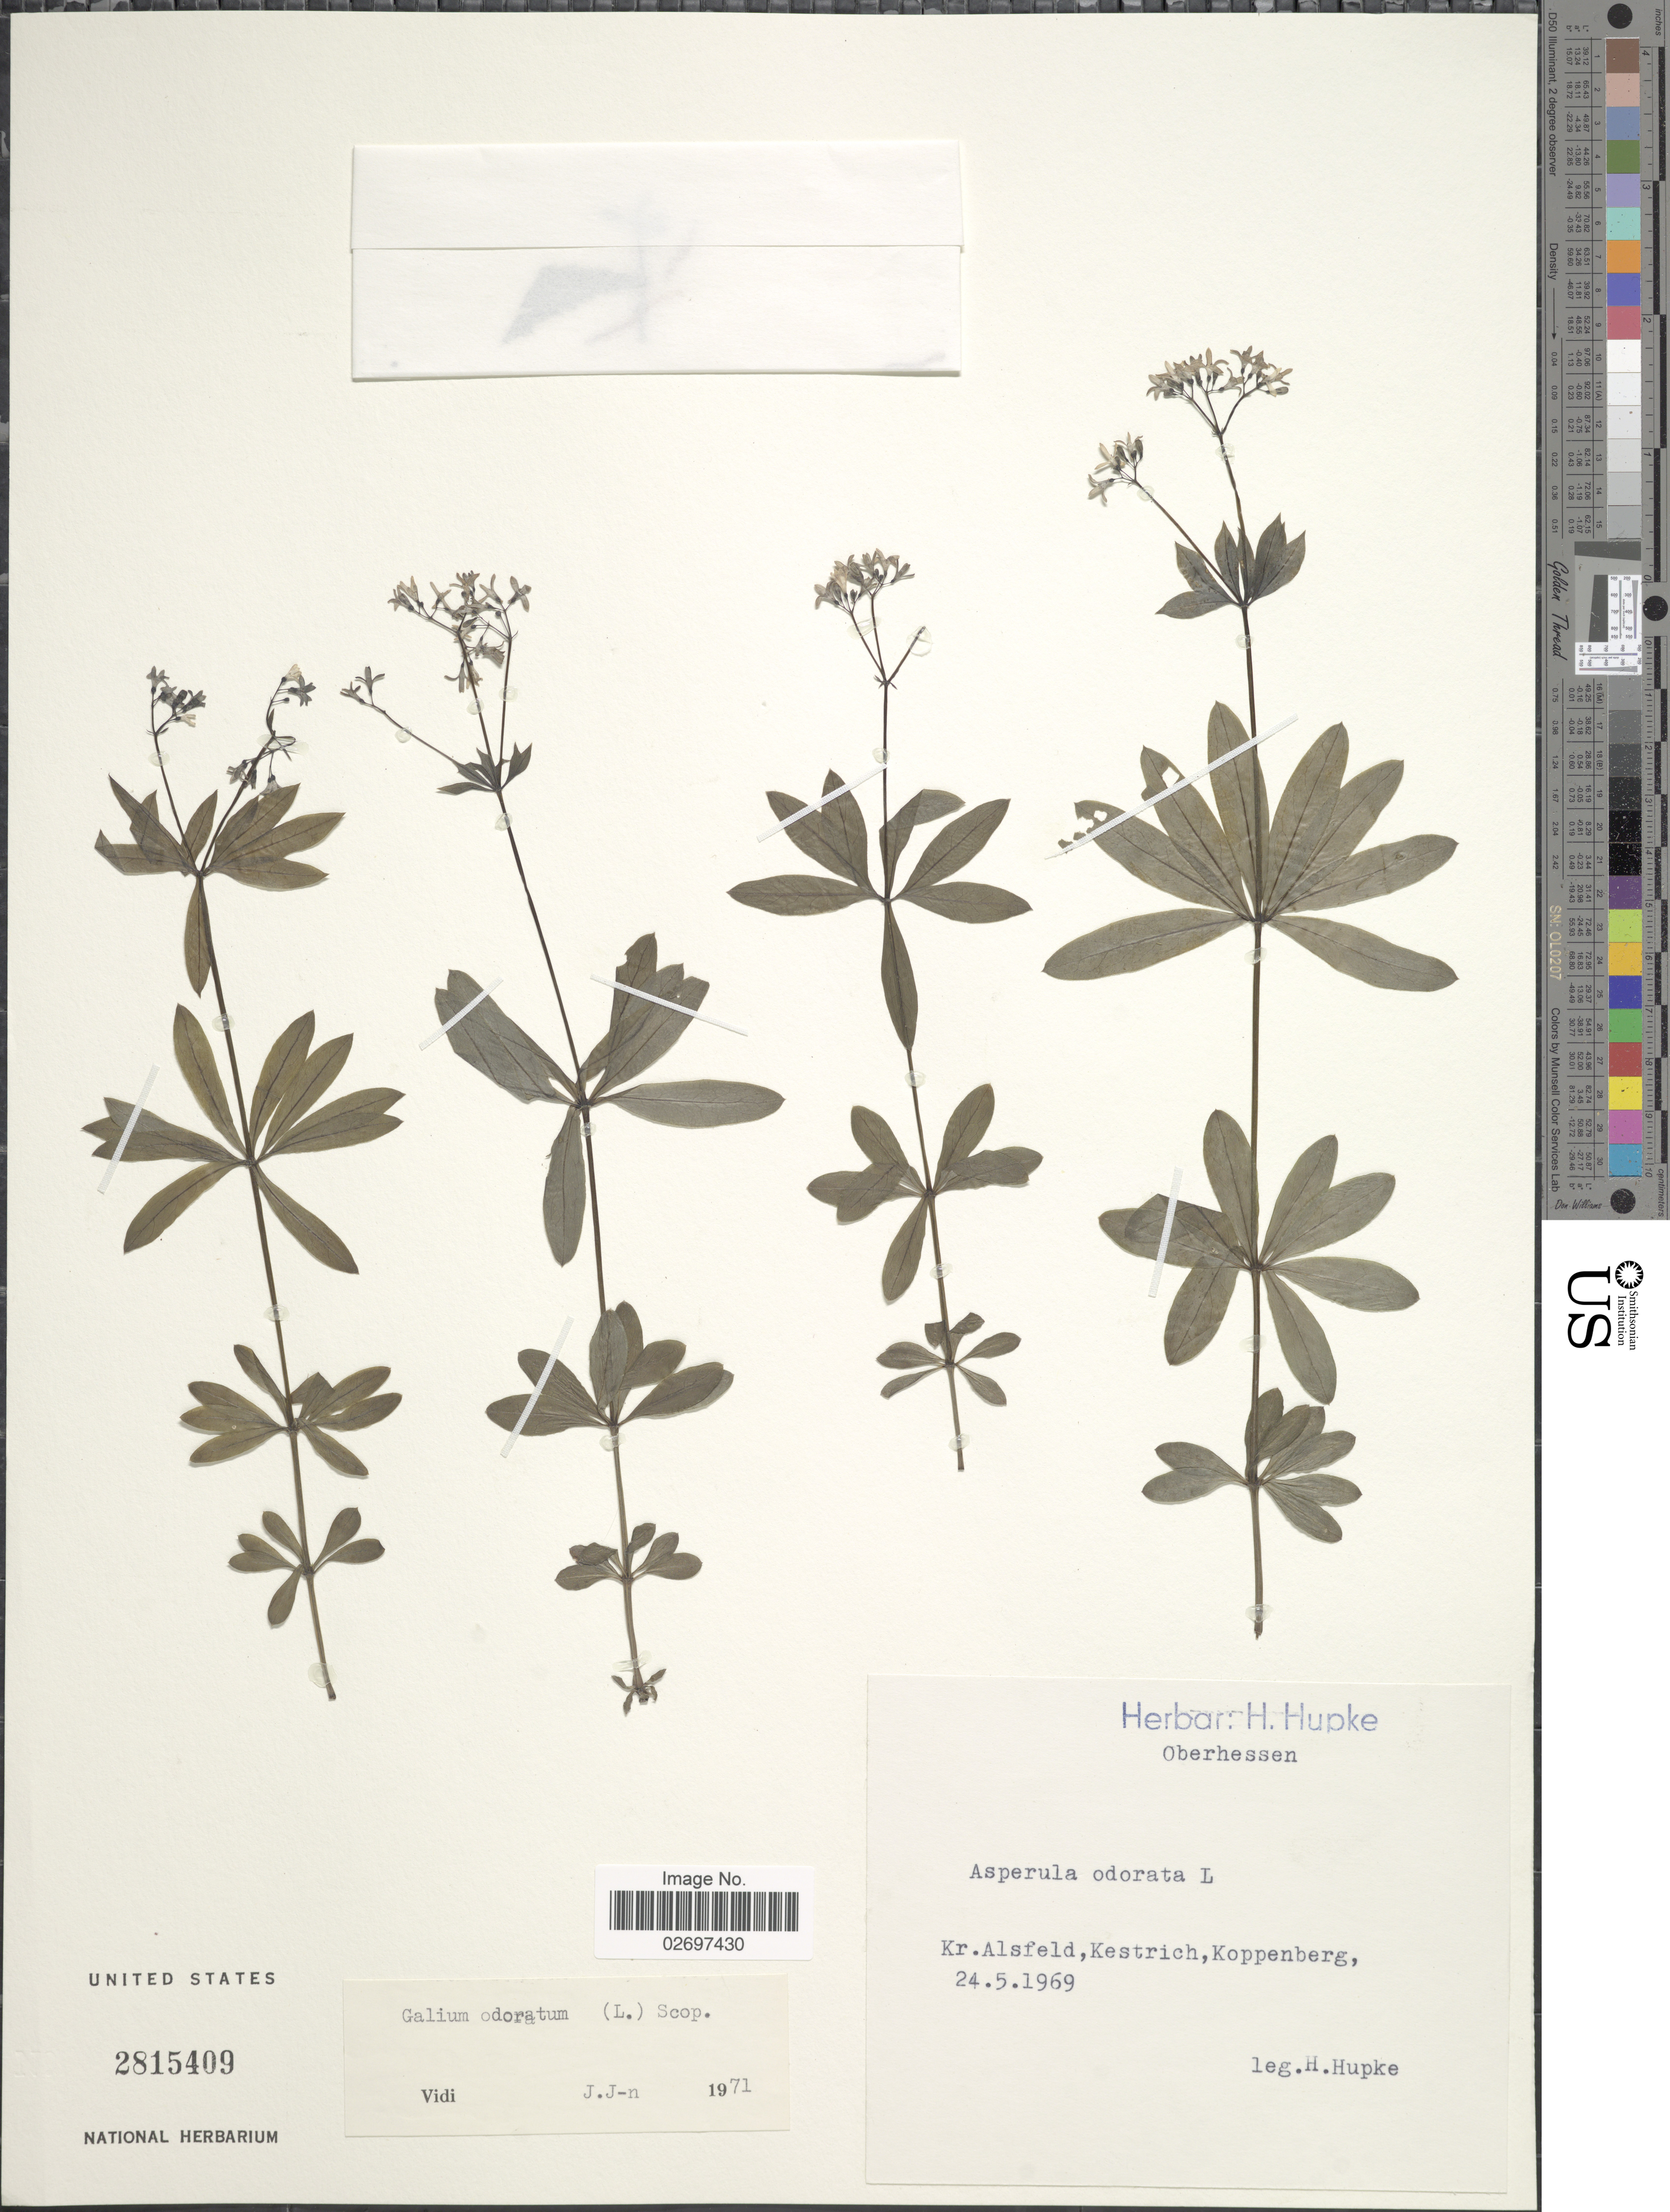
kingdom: Plantae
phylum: Tracheophyta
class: Magnoliopsida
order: Gentianales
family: Rubiaceae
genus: Galium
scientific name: Galium odoratum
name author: (L.) Scop.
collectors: H. Hupke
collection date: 1969-05-24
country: Germany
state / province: Bayern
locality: Kr. Alsfeld, Kestrich, Koppenberg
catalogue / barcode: US 2815409